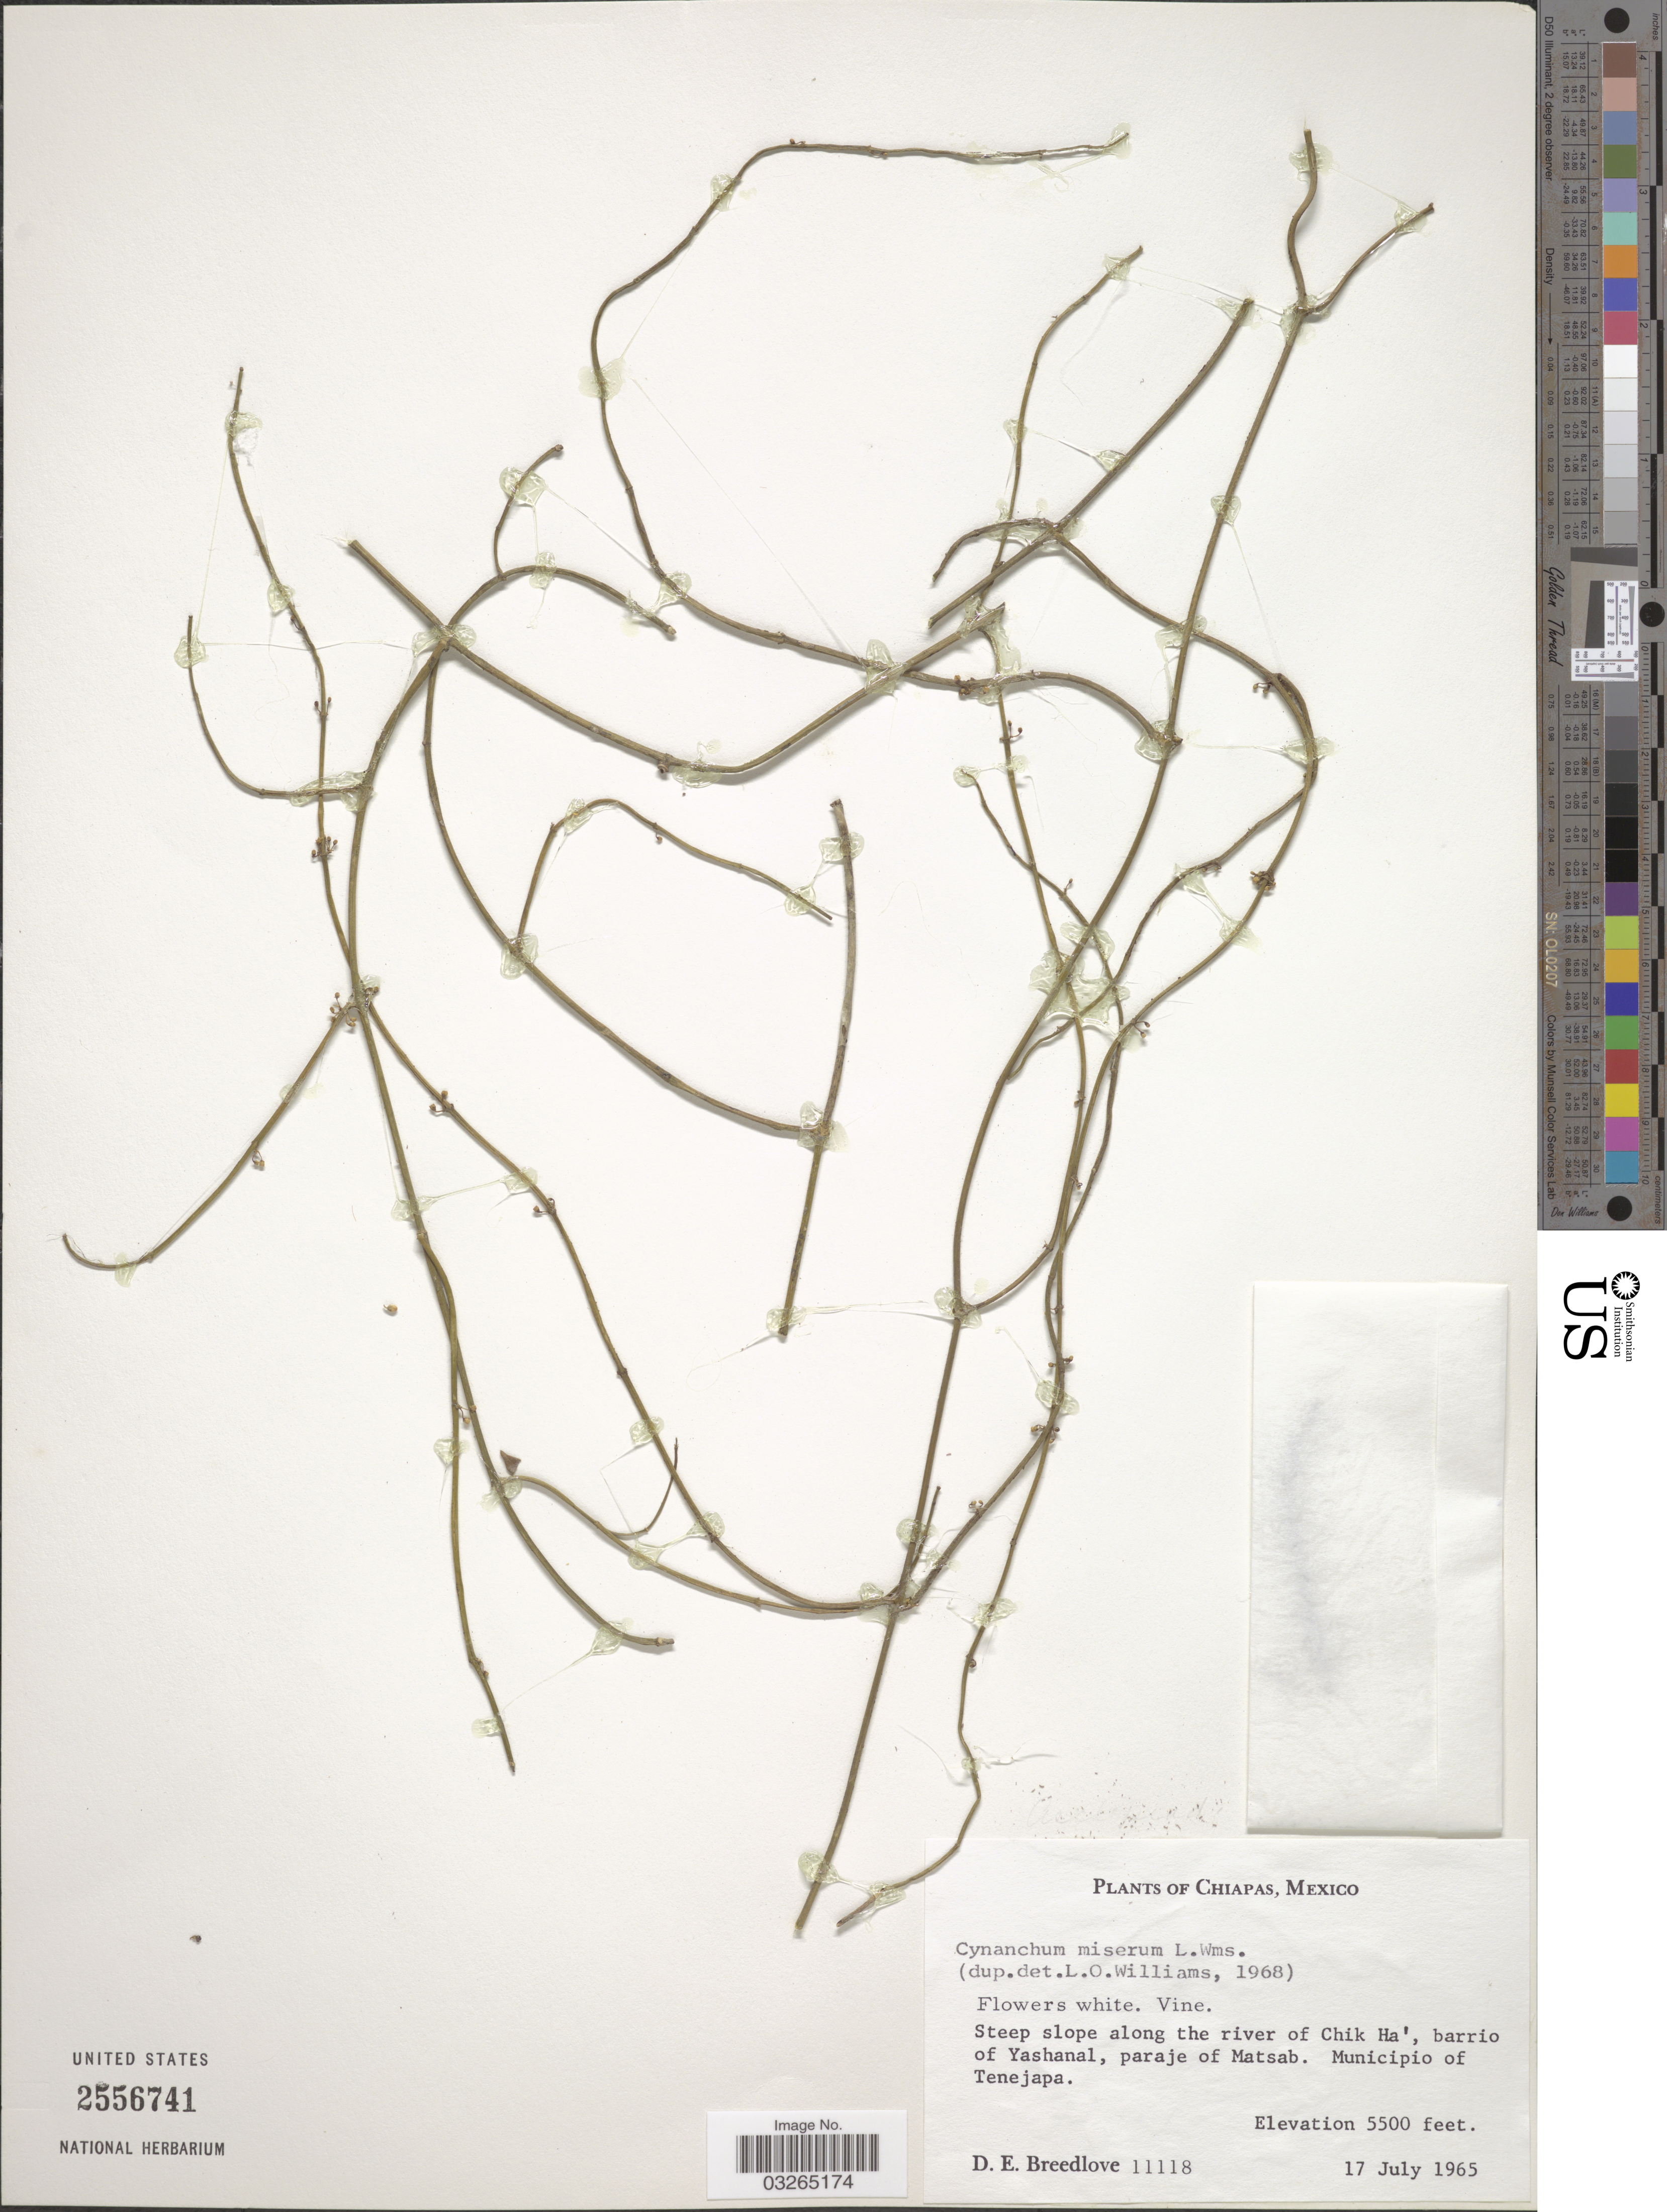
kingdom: Plantae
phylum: Tracheophyta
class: Magnoliopsida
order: Gentianales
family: Apocynaceae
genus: Orthosia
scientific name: Orthosia misera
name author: (L.O. Williams) W.D. Stevens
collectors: D. E. Breedlove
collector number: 11118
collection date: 1965-07-17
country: Mexico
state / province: Chiapas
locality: Steep slope along the river of Chik Ha', barrio of Yashanal, paraje of Matsab. Municipio of Tenejapa.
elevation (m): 1676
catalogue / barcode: US 2556741